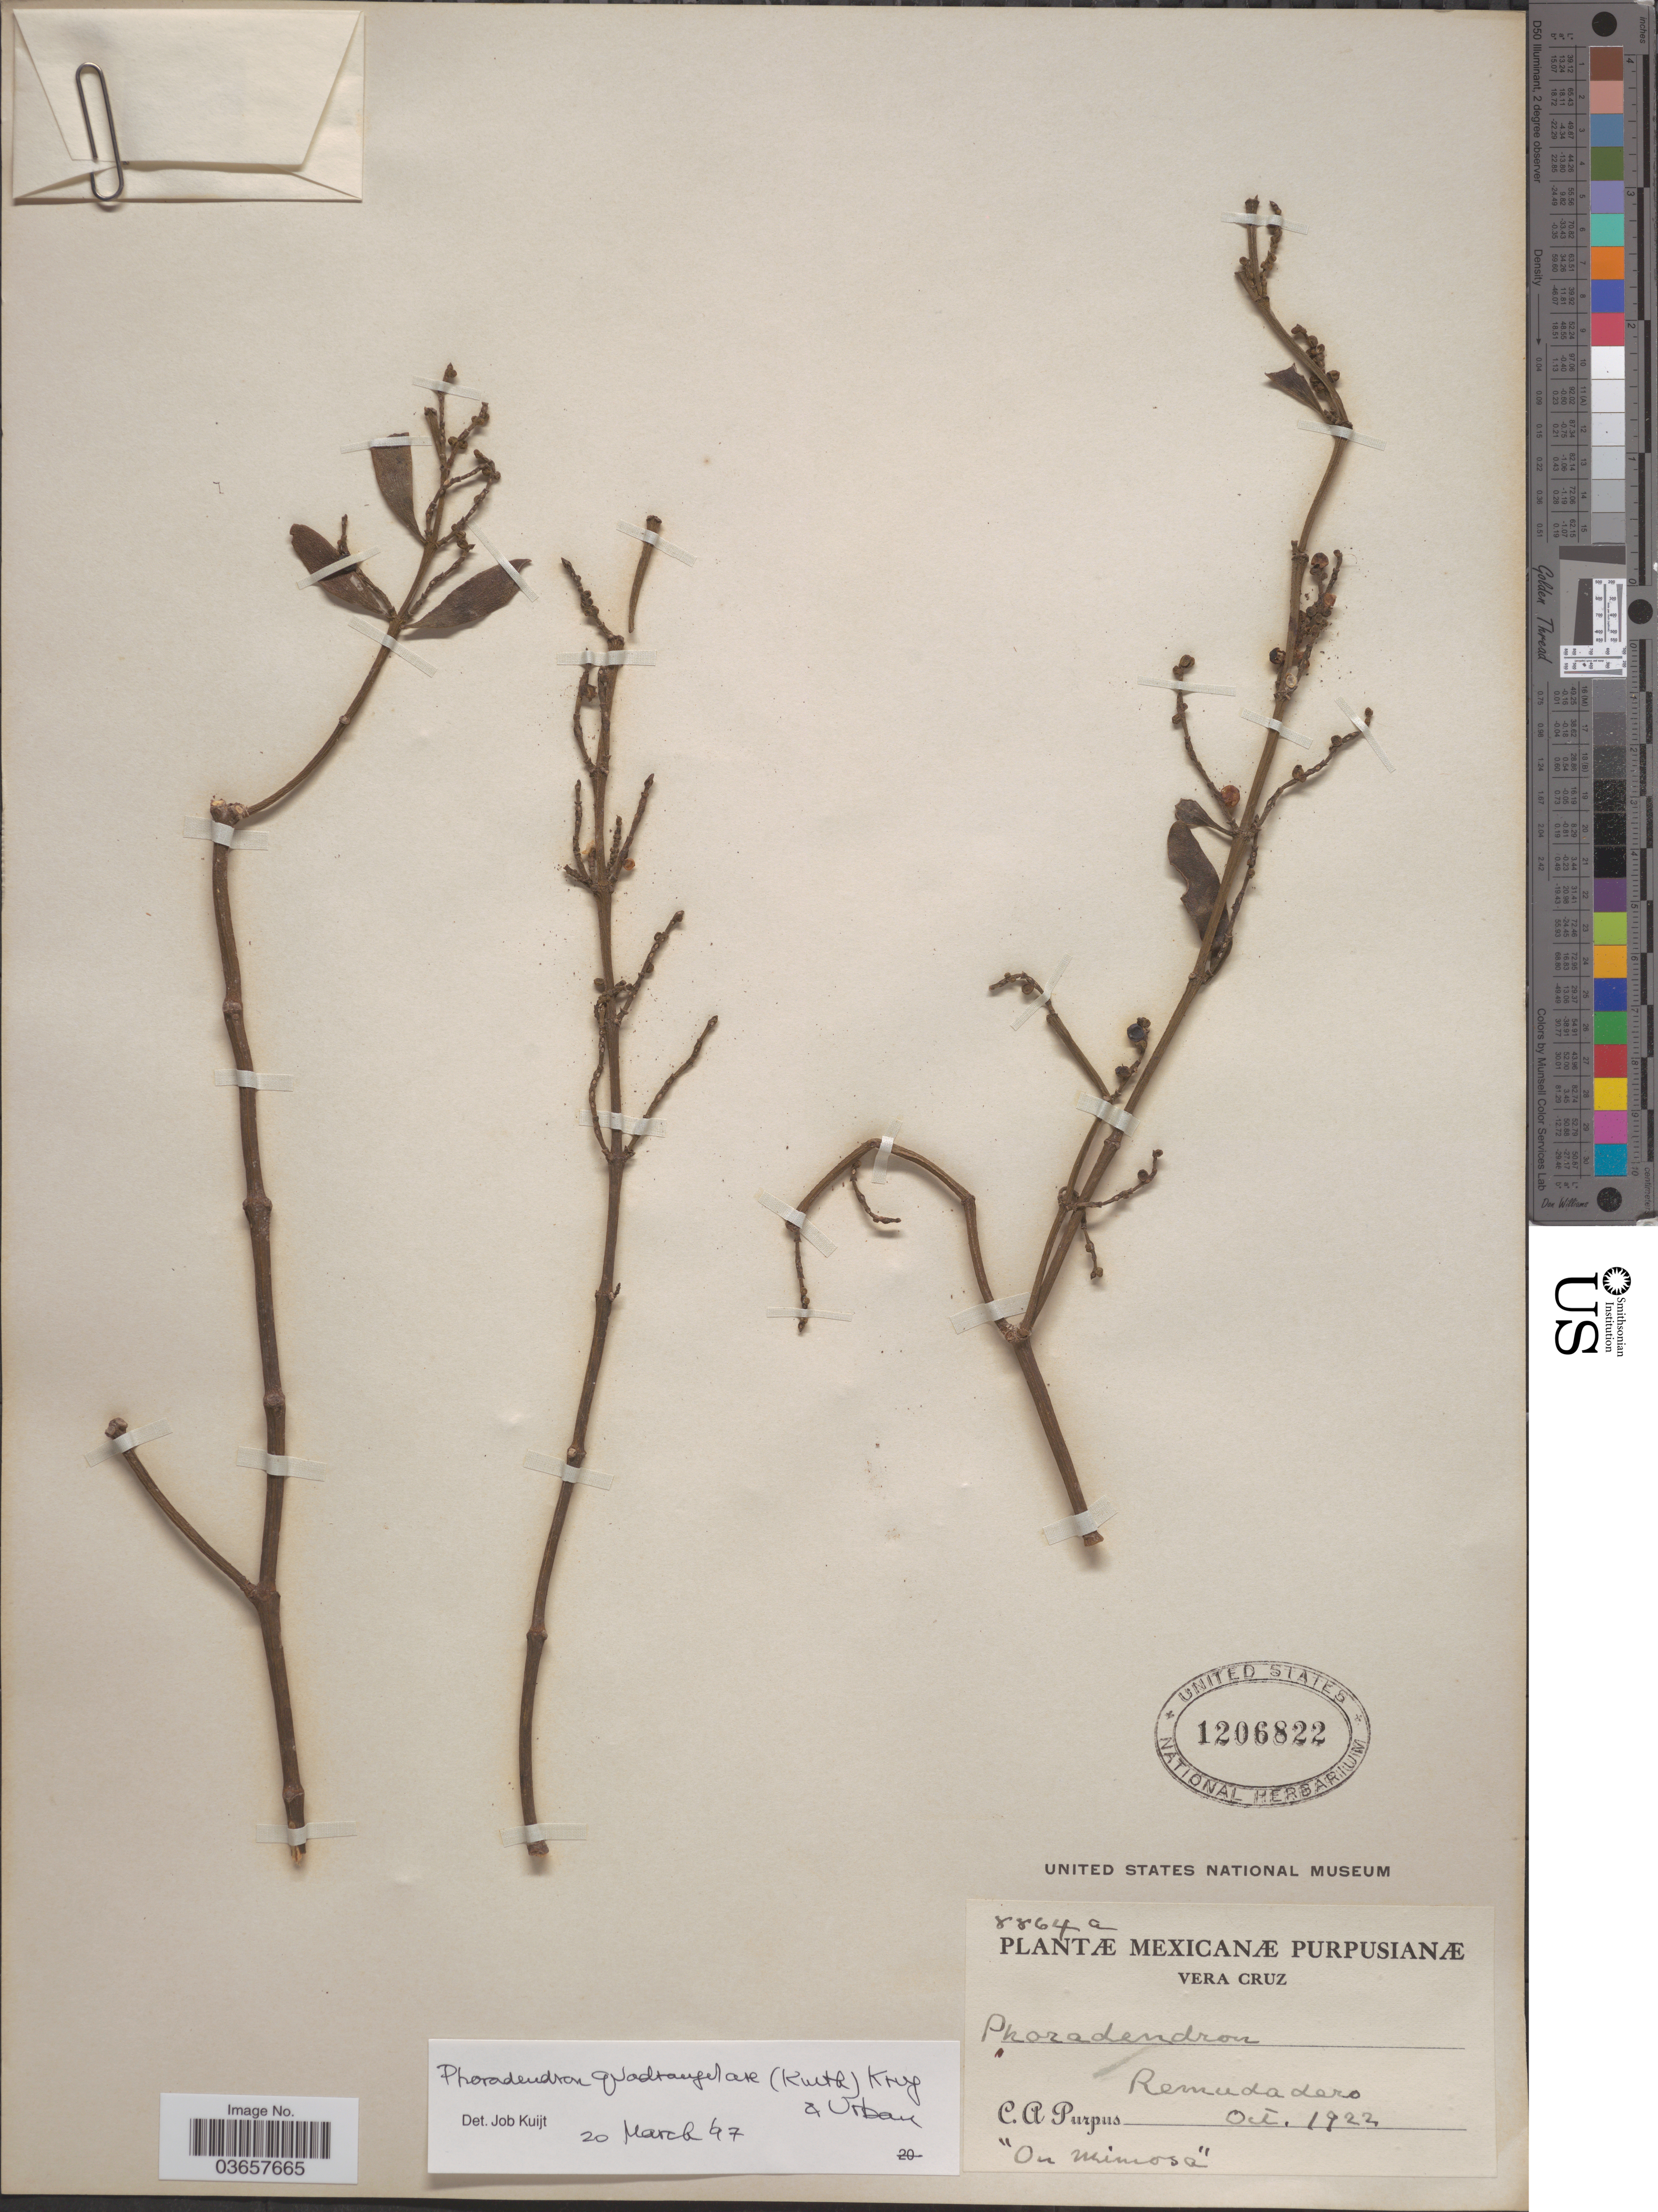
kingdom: Plantae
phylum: Tracheophyta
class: Magnoliopsida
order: Santalales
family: Viscaceae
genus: Phoradendron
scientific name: Phoradendron quadrangulare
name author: (Kunth) Griseb.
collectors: C. A. Purpus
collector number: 8864a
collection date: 1922-10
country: Mexico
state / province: Veracruz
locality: Vera Cruz. Remudadero. "On Mimosa". [unsure placement]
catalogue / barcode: US 1206822